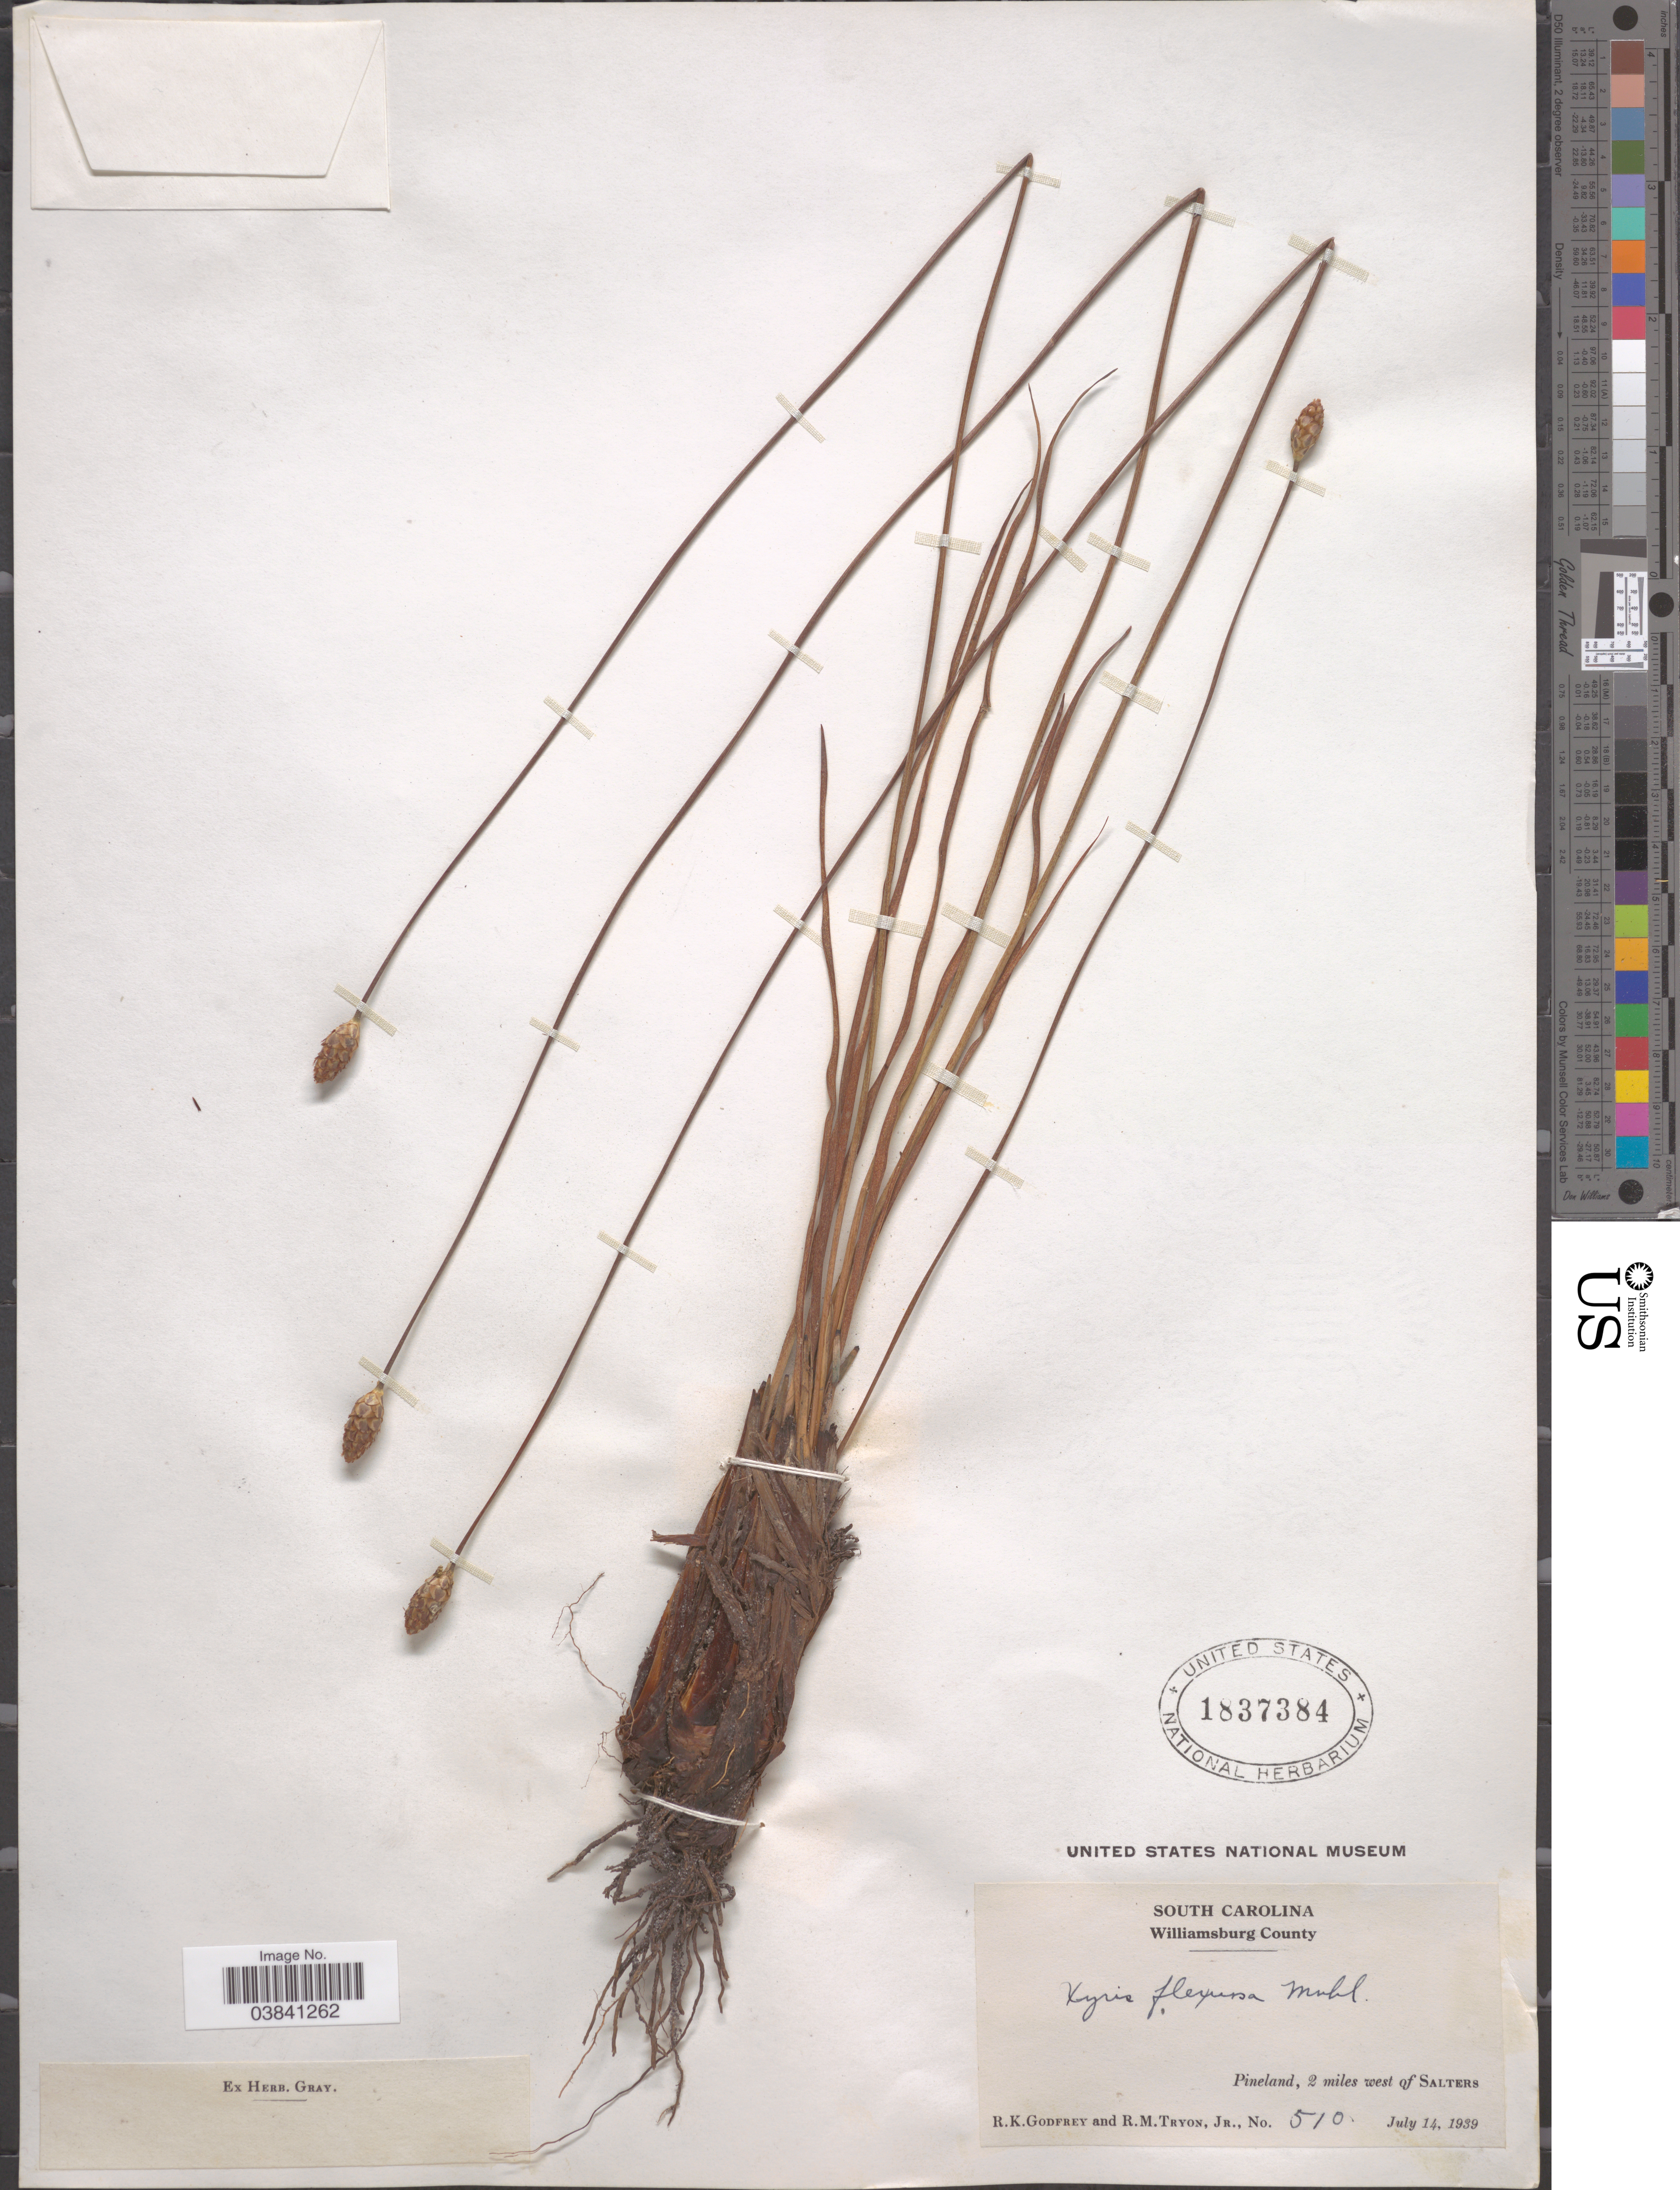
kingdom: Plantae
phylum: Tracheophyta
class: Liliopsida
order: Poales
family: Xyridaceae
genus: Xyris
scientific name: Xyris caroliniana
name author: Walter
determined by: Strong, Mark T., (BOT), Smithsonian Institution - National Museum of Natural History (UNITED STATES)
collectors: R. K. Godfrey & R. Tryon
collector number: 510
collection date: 1939-07-14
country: United States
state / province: South Carolina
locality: Williamsburg County. Pineland, 2 miles west of Salters.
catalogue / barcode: US 1837384